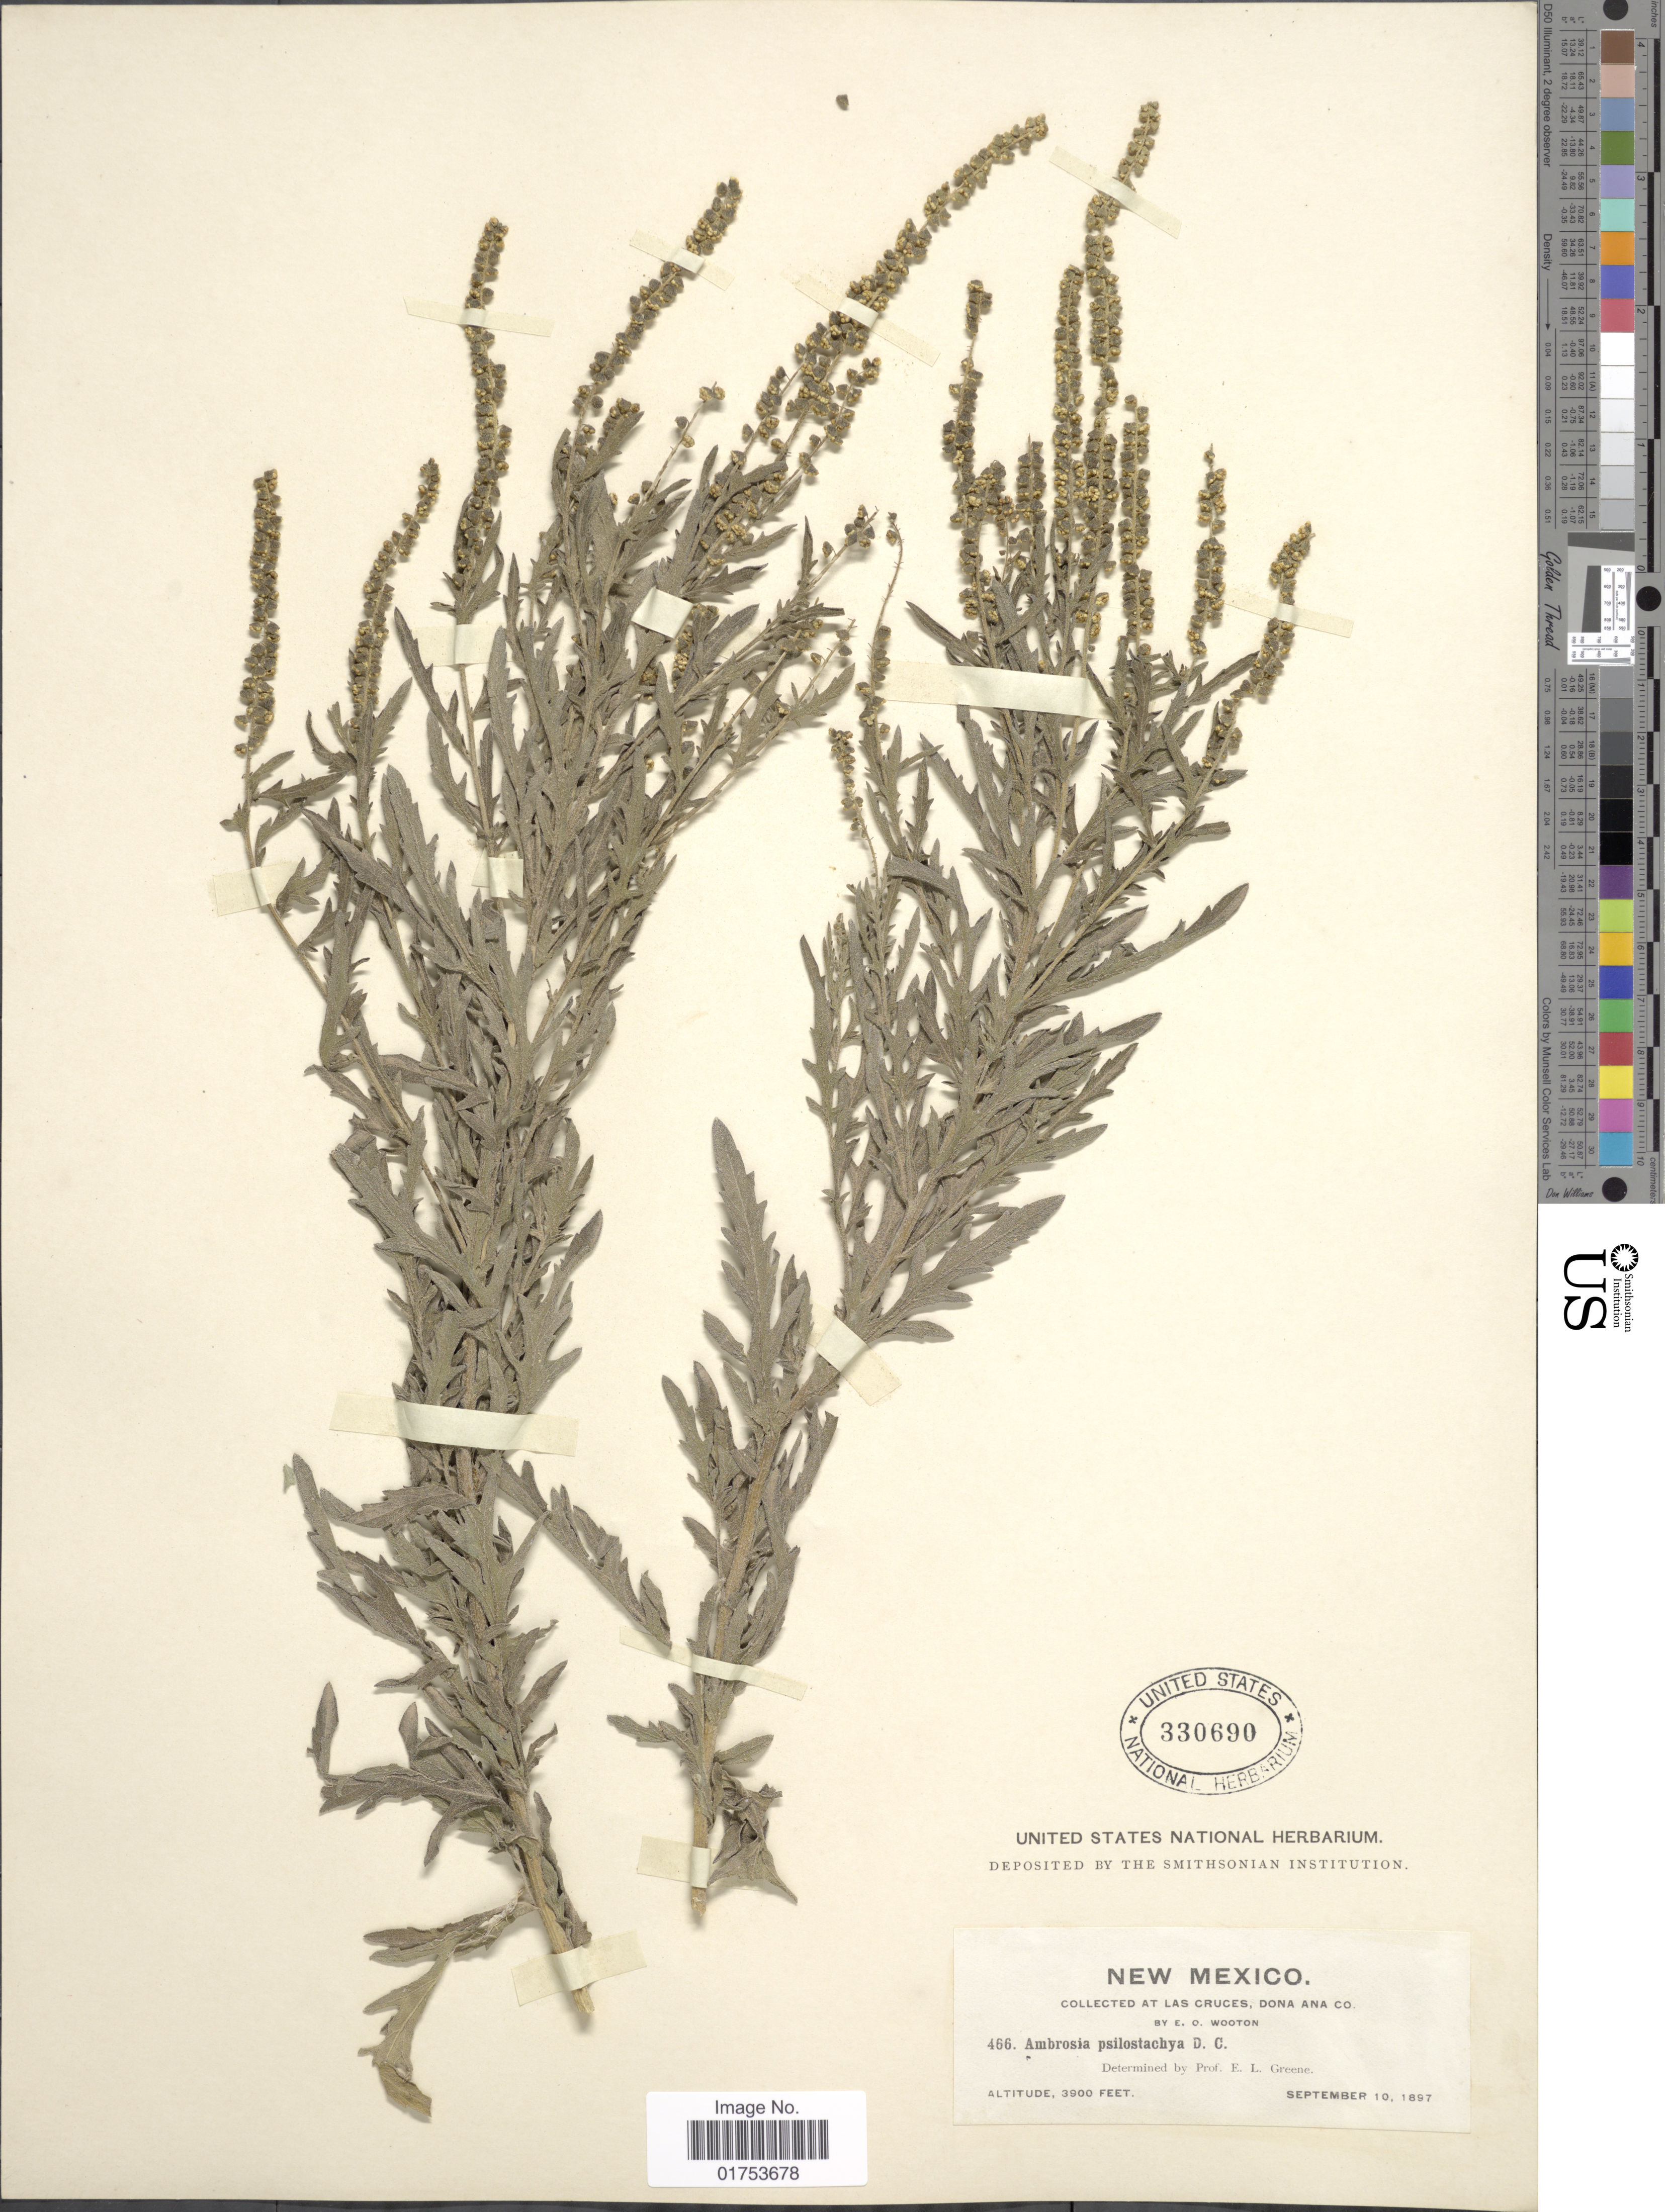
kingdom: Plantae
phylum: Tracheophyta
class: Magnoliopsida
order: Asterales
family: Asteraceae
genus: Ambrosia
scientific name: Ambrosia psilostachya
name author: DC.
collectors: E. O. Wooton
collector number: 466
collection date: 1897-09-10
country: United States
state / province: New Mexico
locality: Las Cruces, Dona Ana Co.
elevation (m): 1189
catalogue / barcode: US 330690